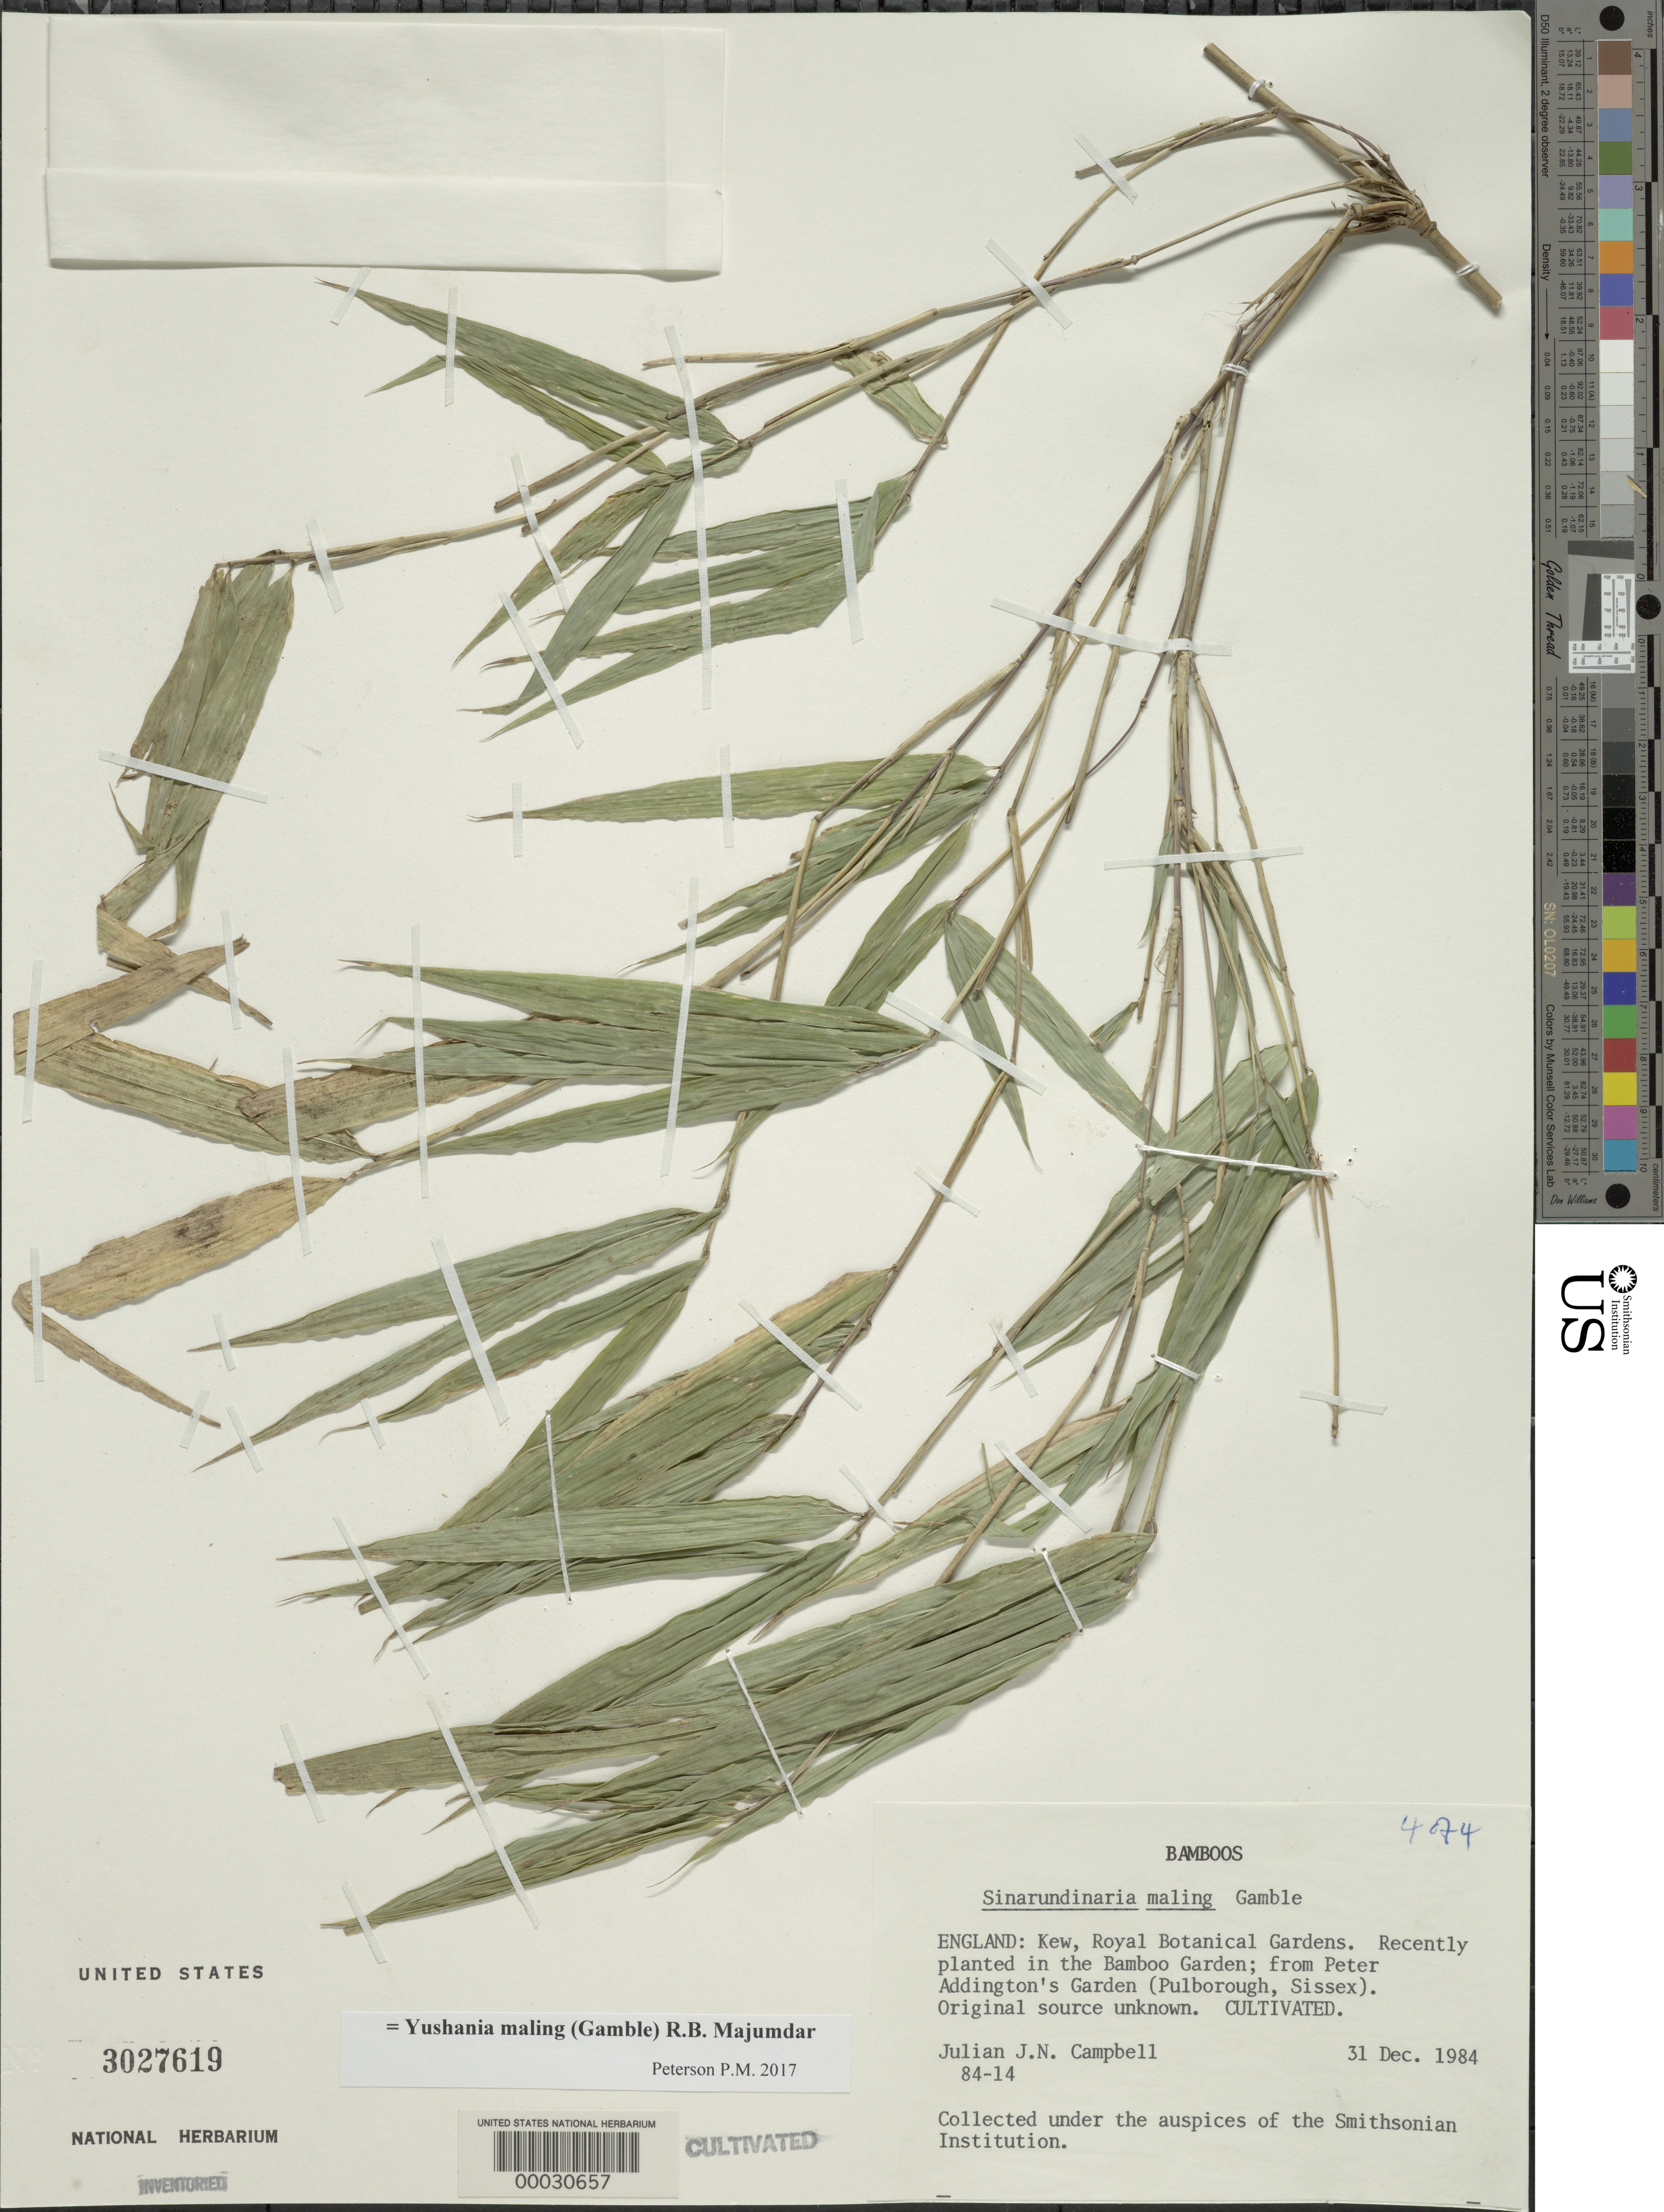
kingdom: Plantae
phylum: Tracheophyta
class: Liliopsida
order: Poales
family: Poaceae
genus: Yushania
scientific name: Yushania maling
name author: (Gamble) R.B. Majumdar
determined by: Poaceae Reorganization Project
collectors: J. E. Campbell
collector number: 84-14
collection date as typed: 31 Dec 1984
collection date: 1984-12-31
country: United Kingdom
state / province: England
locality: Kew, royal botanical gardens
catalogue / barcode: US 3027619